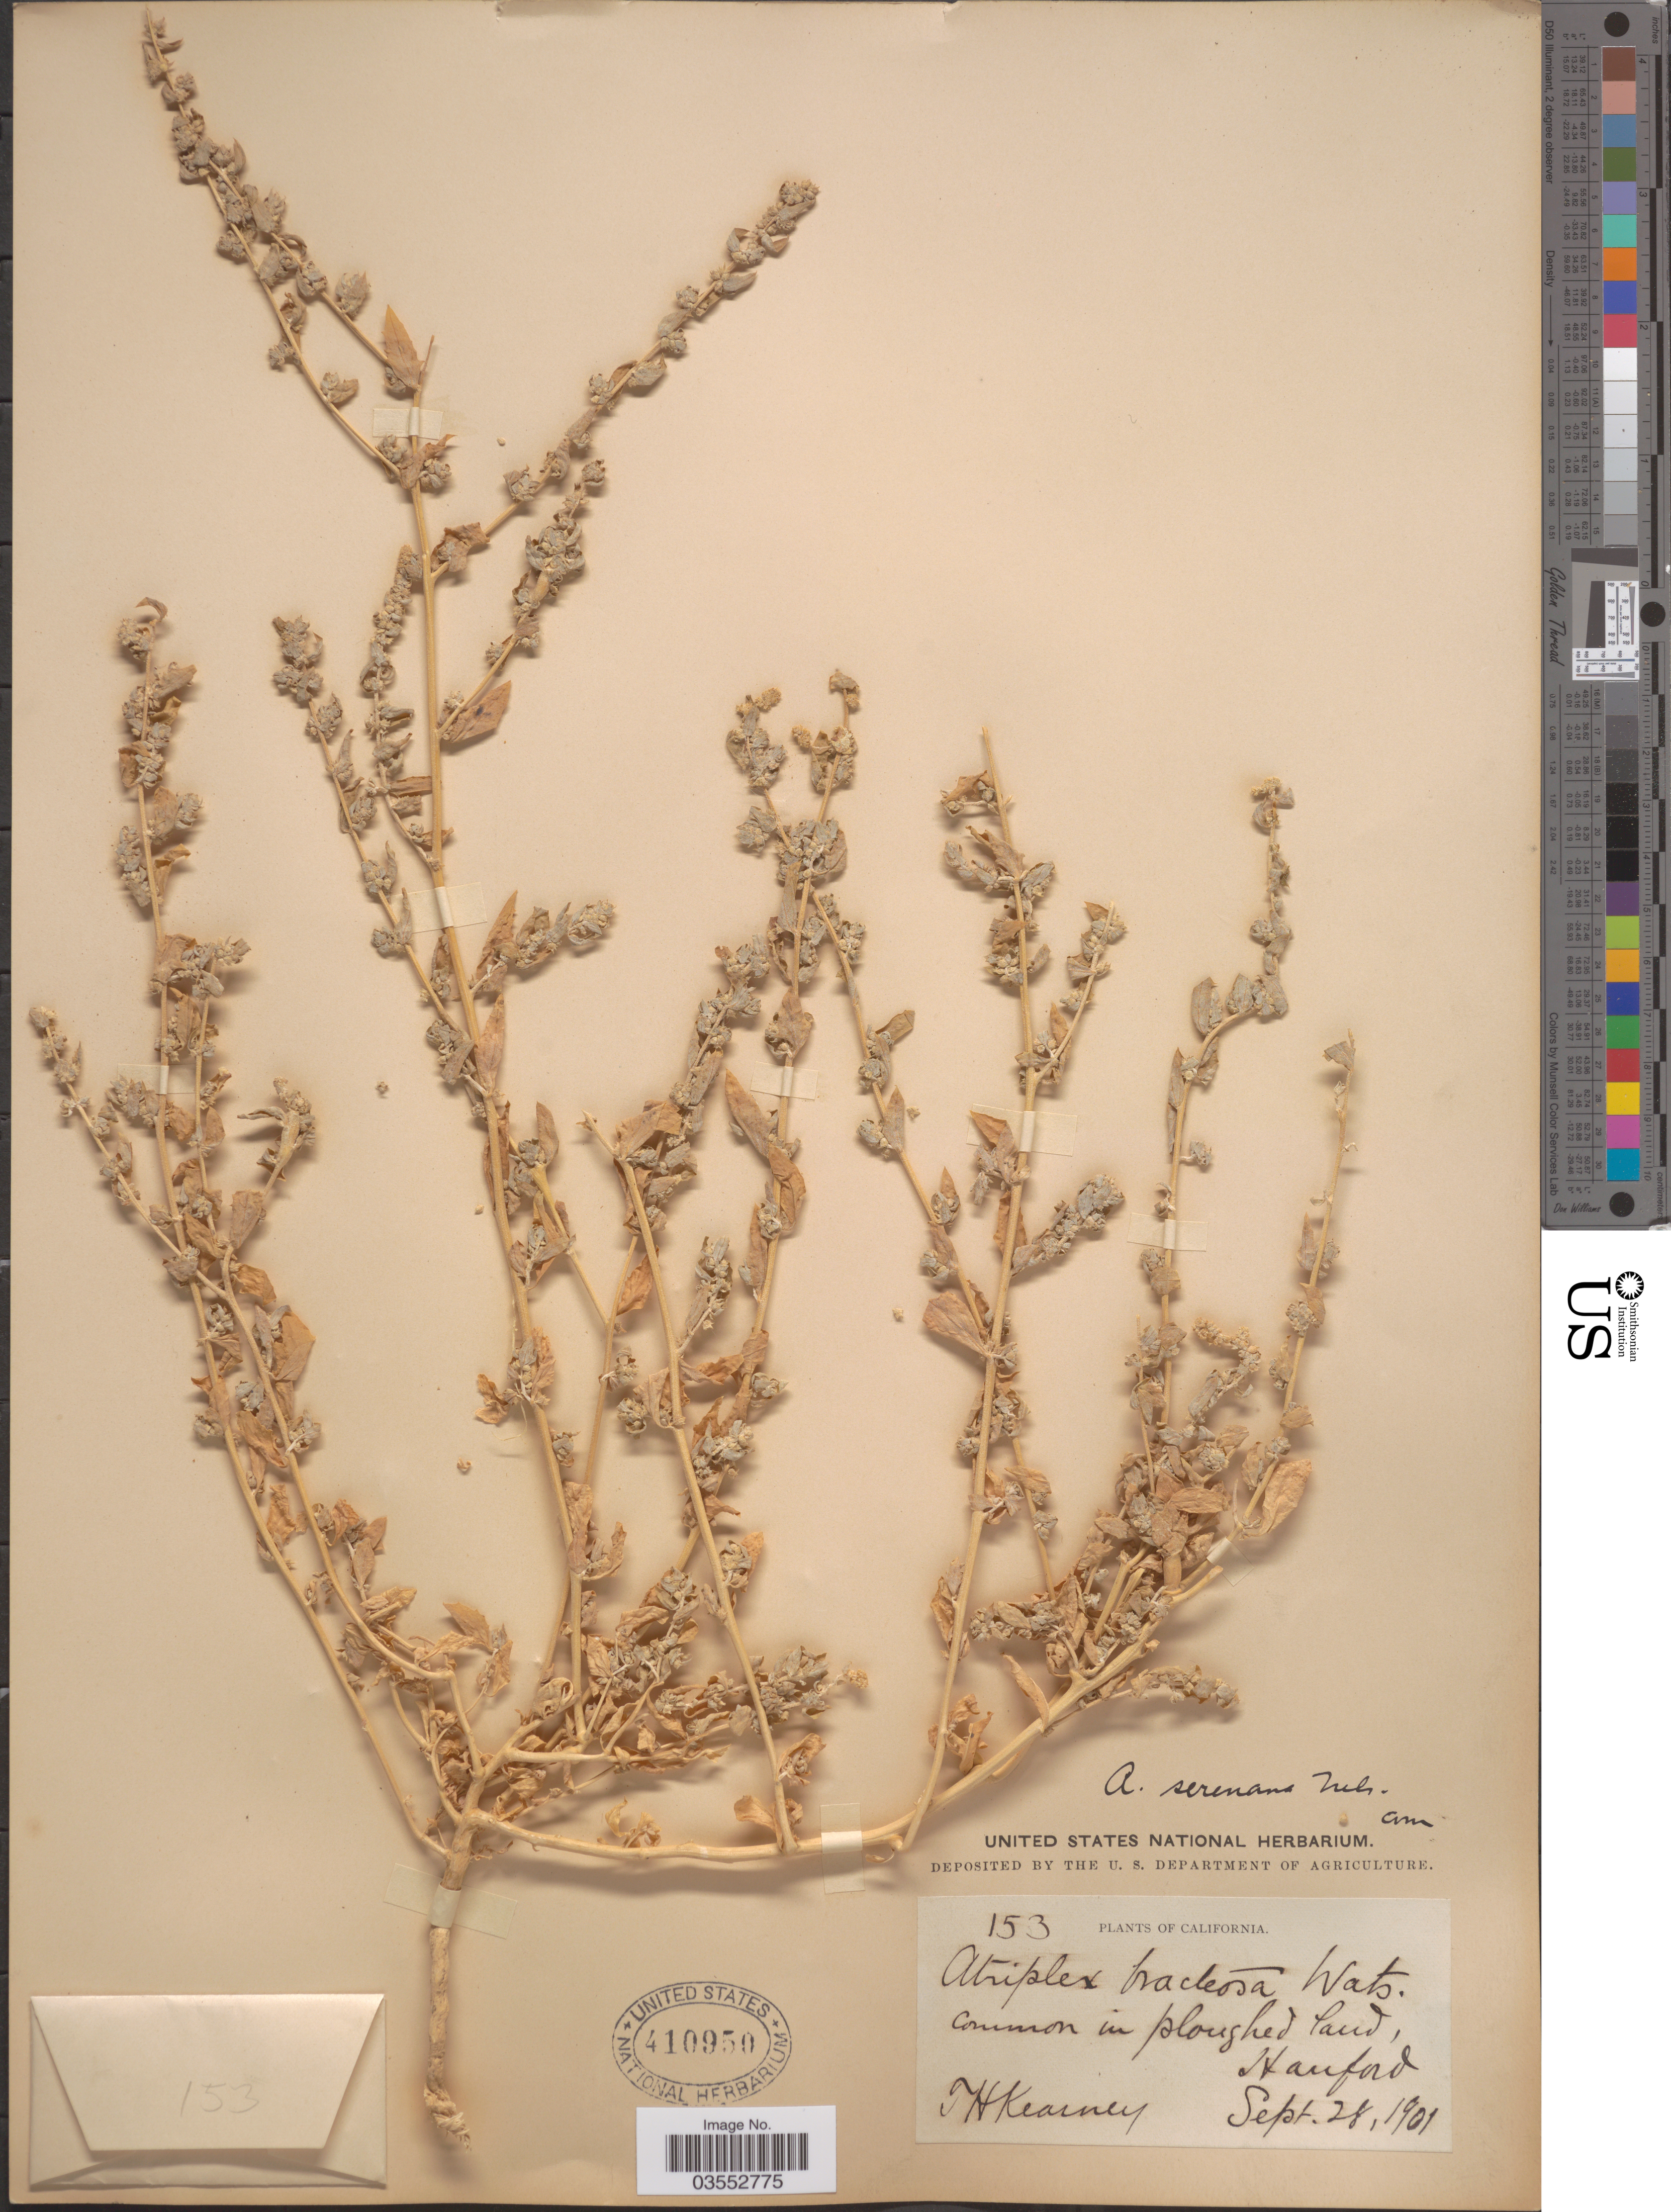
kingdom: Plantae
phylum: Tracheophyta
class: Magnoliopsida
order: Caryophyllales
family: Amaranthaceae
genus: Atriplex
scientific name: Atriplex serenana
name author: A. Nelson ex Abrams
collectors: T. H. Kearney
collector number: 153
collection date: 1901-09-28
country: United States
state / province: California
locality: Hanford.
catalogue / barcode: US 410950